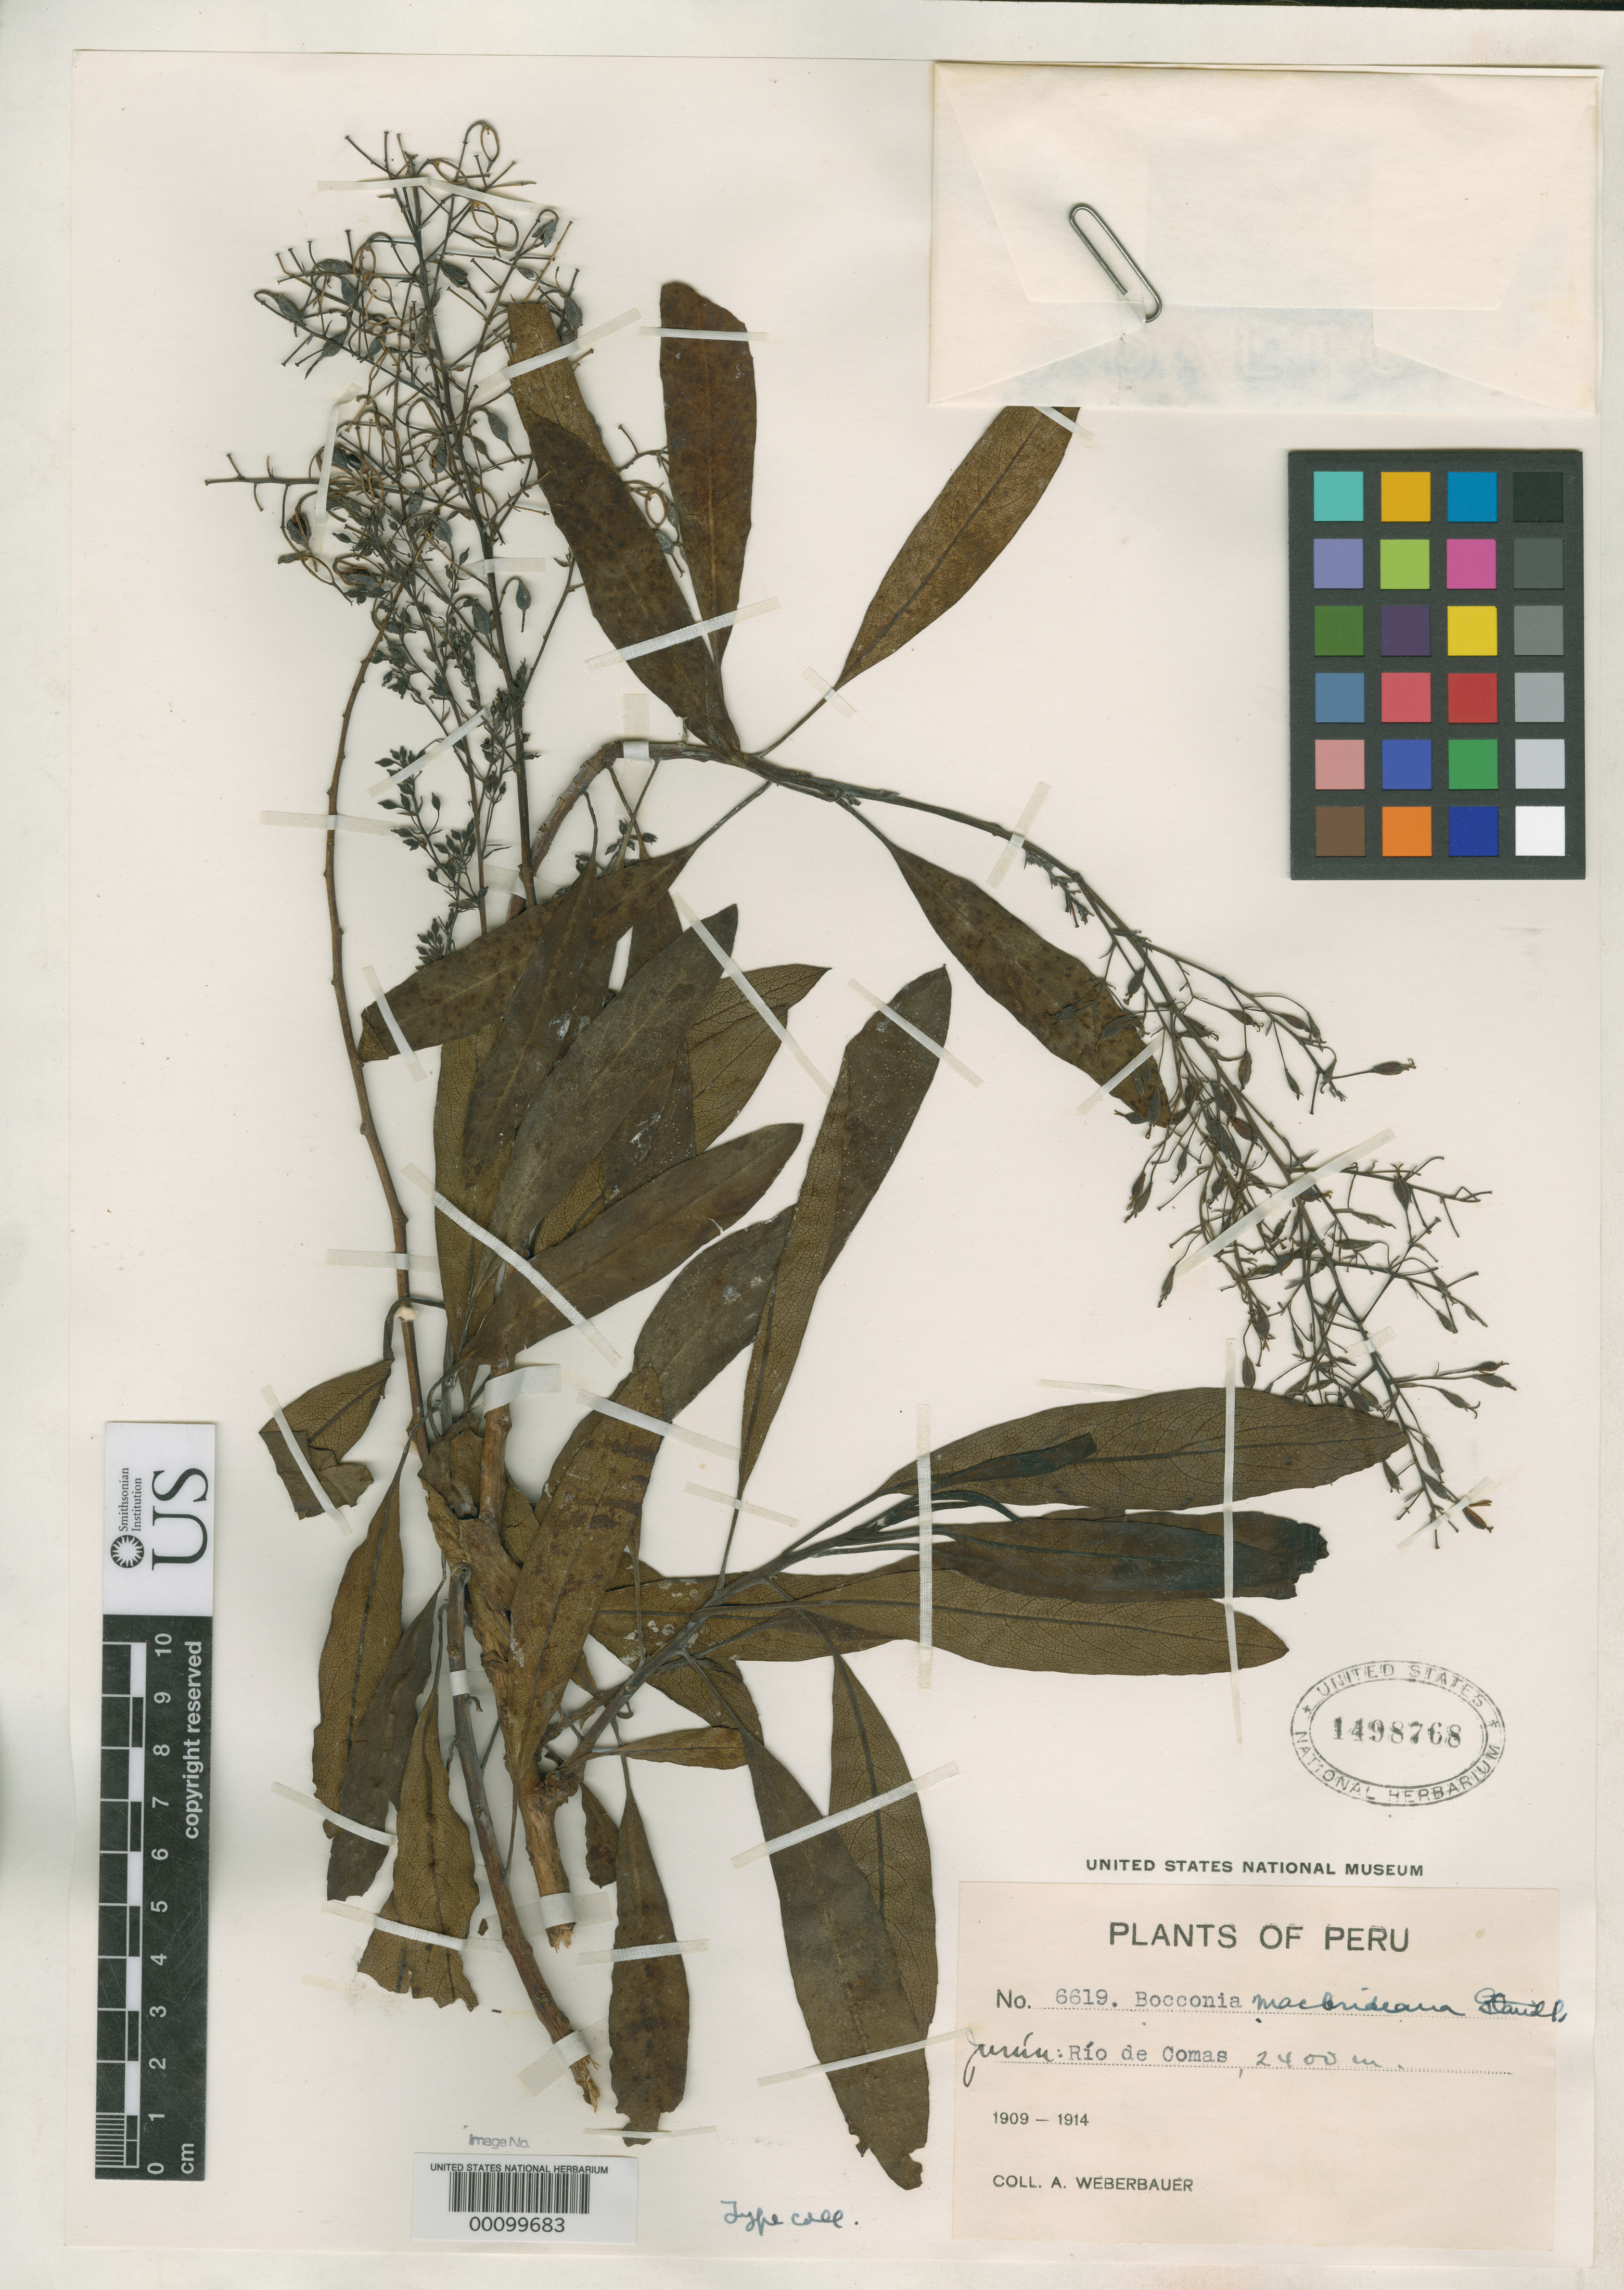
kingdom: Plantae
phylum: Tracheophyta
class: Magnoliopsida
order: Ranunculales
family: Papaveraceae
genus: Bocconia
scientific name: Bocconia macbrideana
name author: Standl.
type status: Isotype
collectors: A. Weberbauer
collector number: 6619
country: Peru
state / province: Junín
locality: Rio de Lomas.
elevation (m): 2300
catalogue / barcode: US 1498768